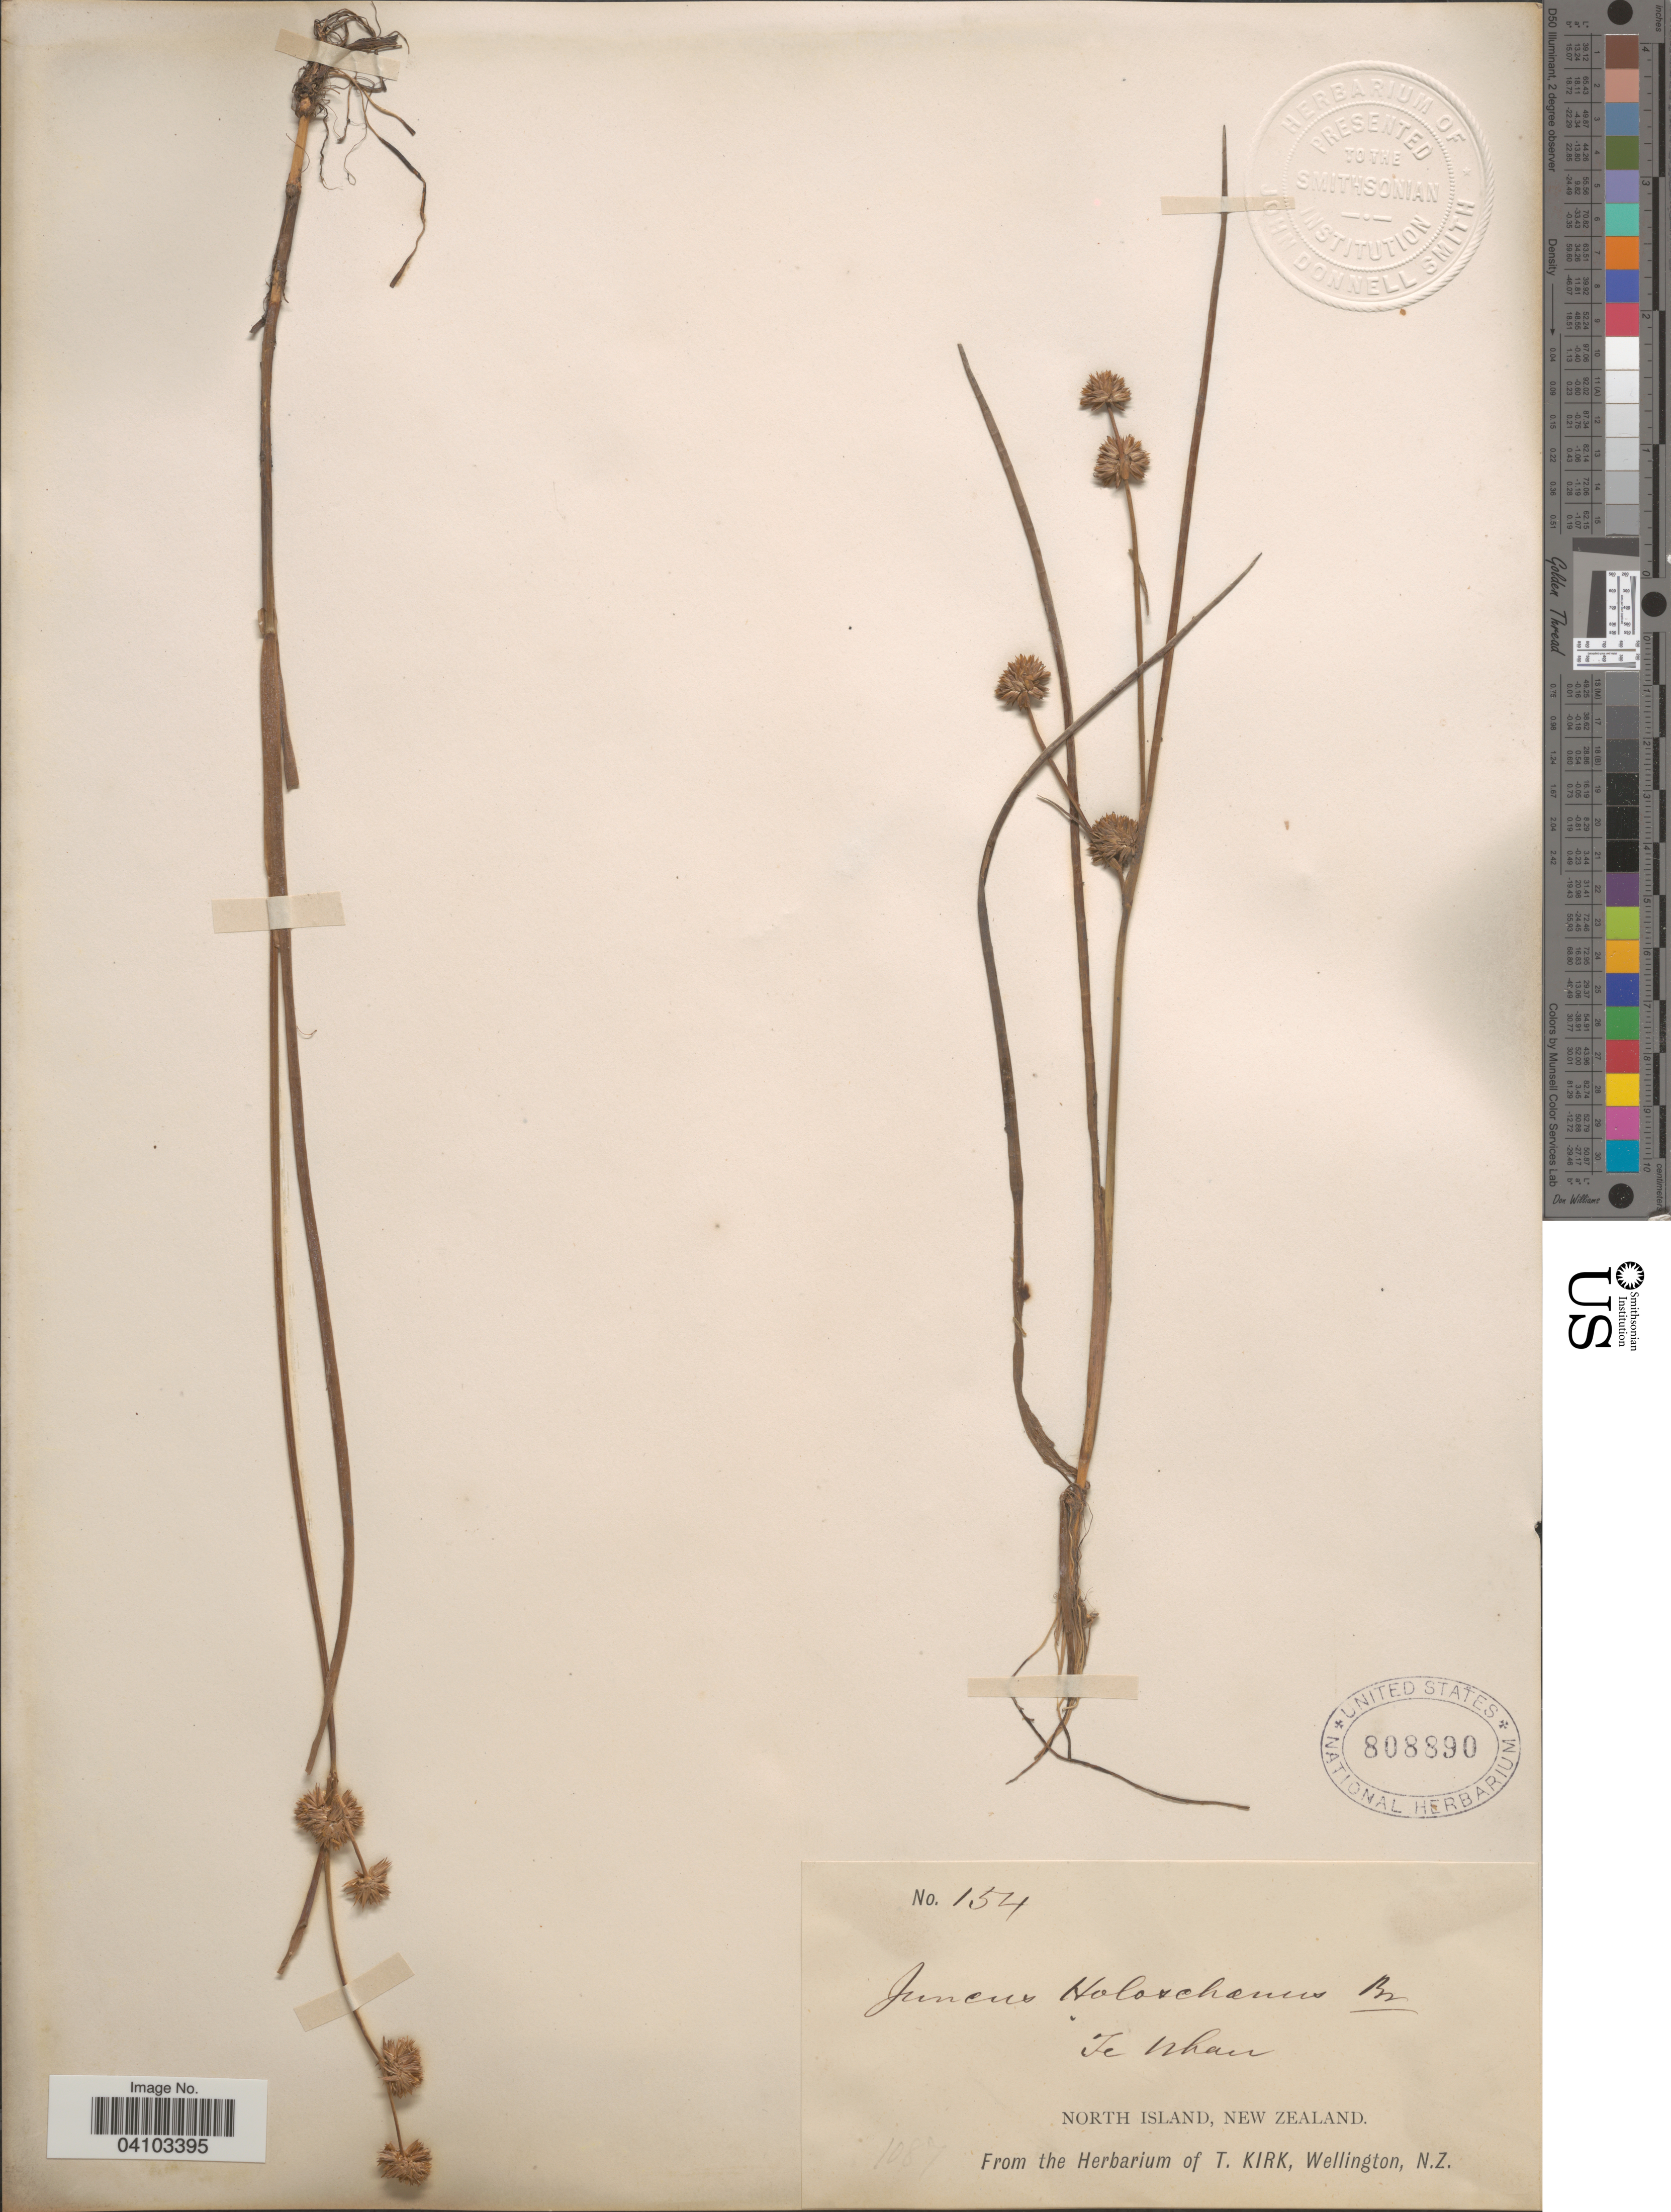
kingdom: Plantae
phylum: Tracheophyta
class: Liliopsida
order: Poales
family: Juncaceae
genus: Juncus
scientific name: Juncus holoschoenus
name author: R. Br.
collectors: ex herb. T. Kirk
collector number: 154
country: New Zealand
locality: Te Whan. [interpreted] North Island.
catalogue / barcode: US 808890